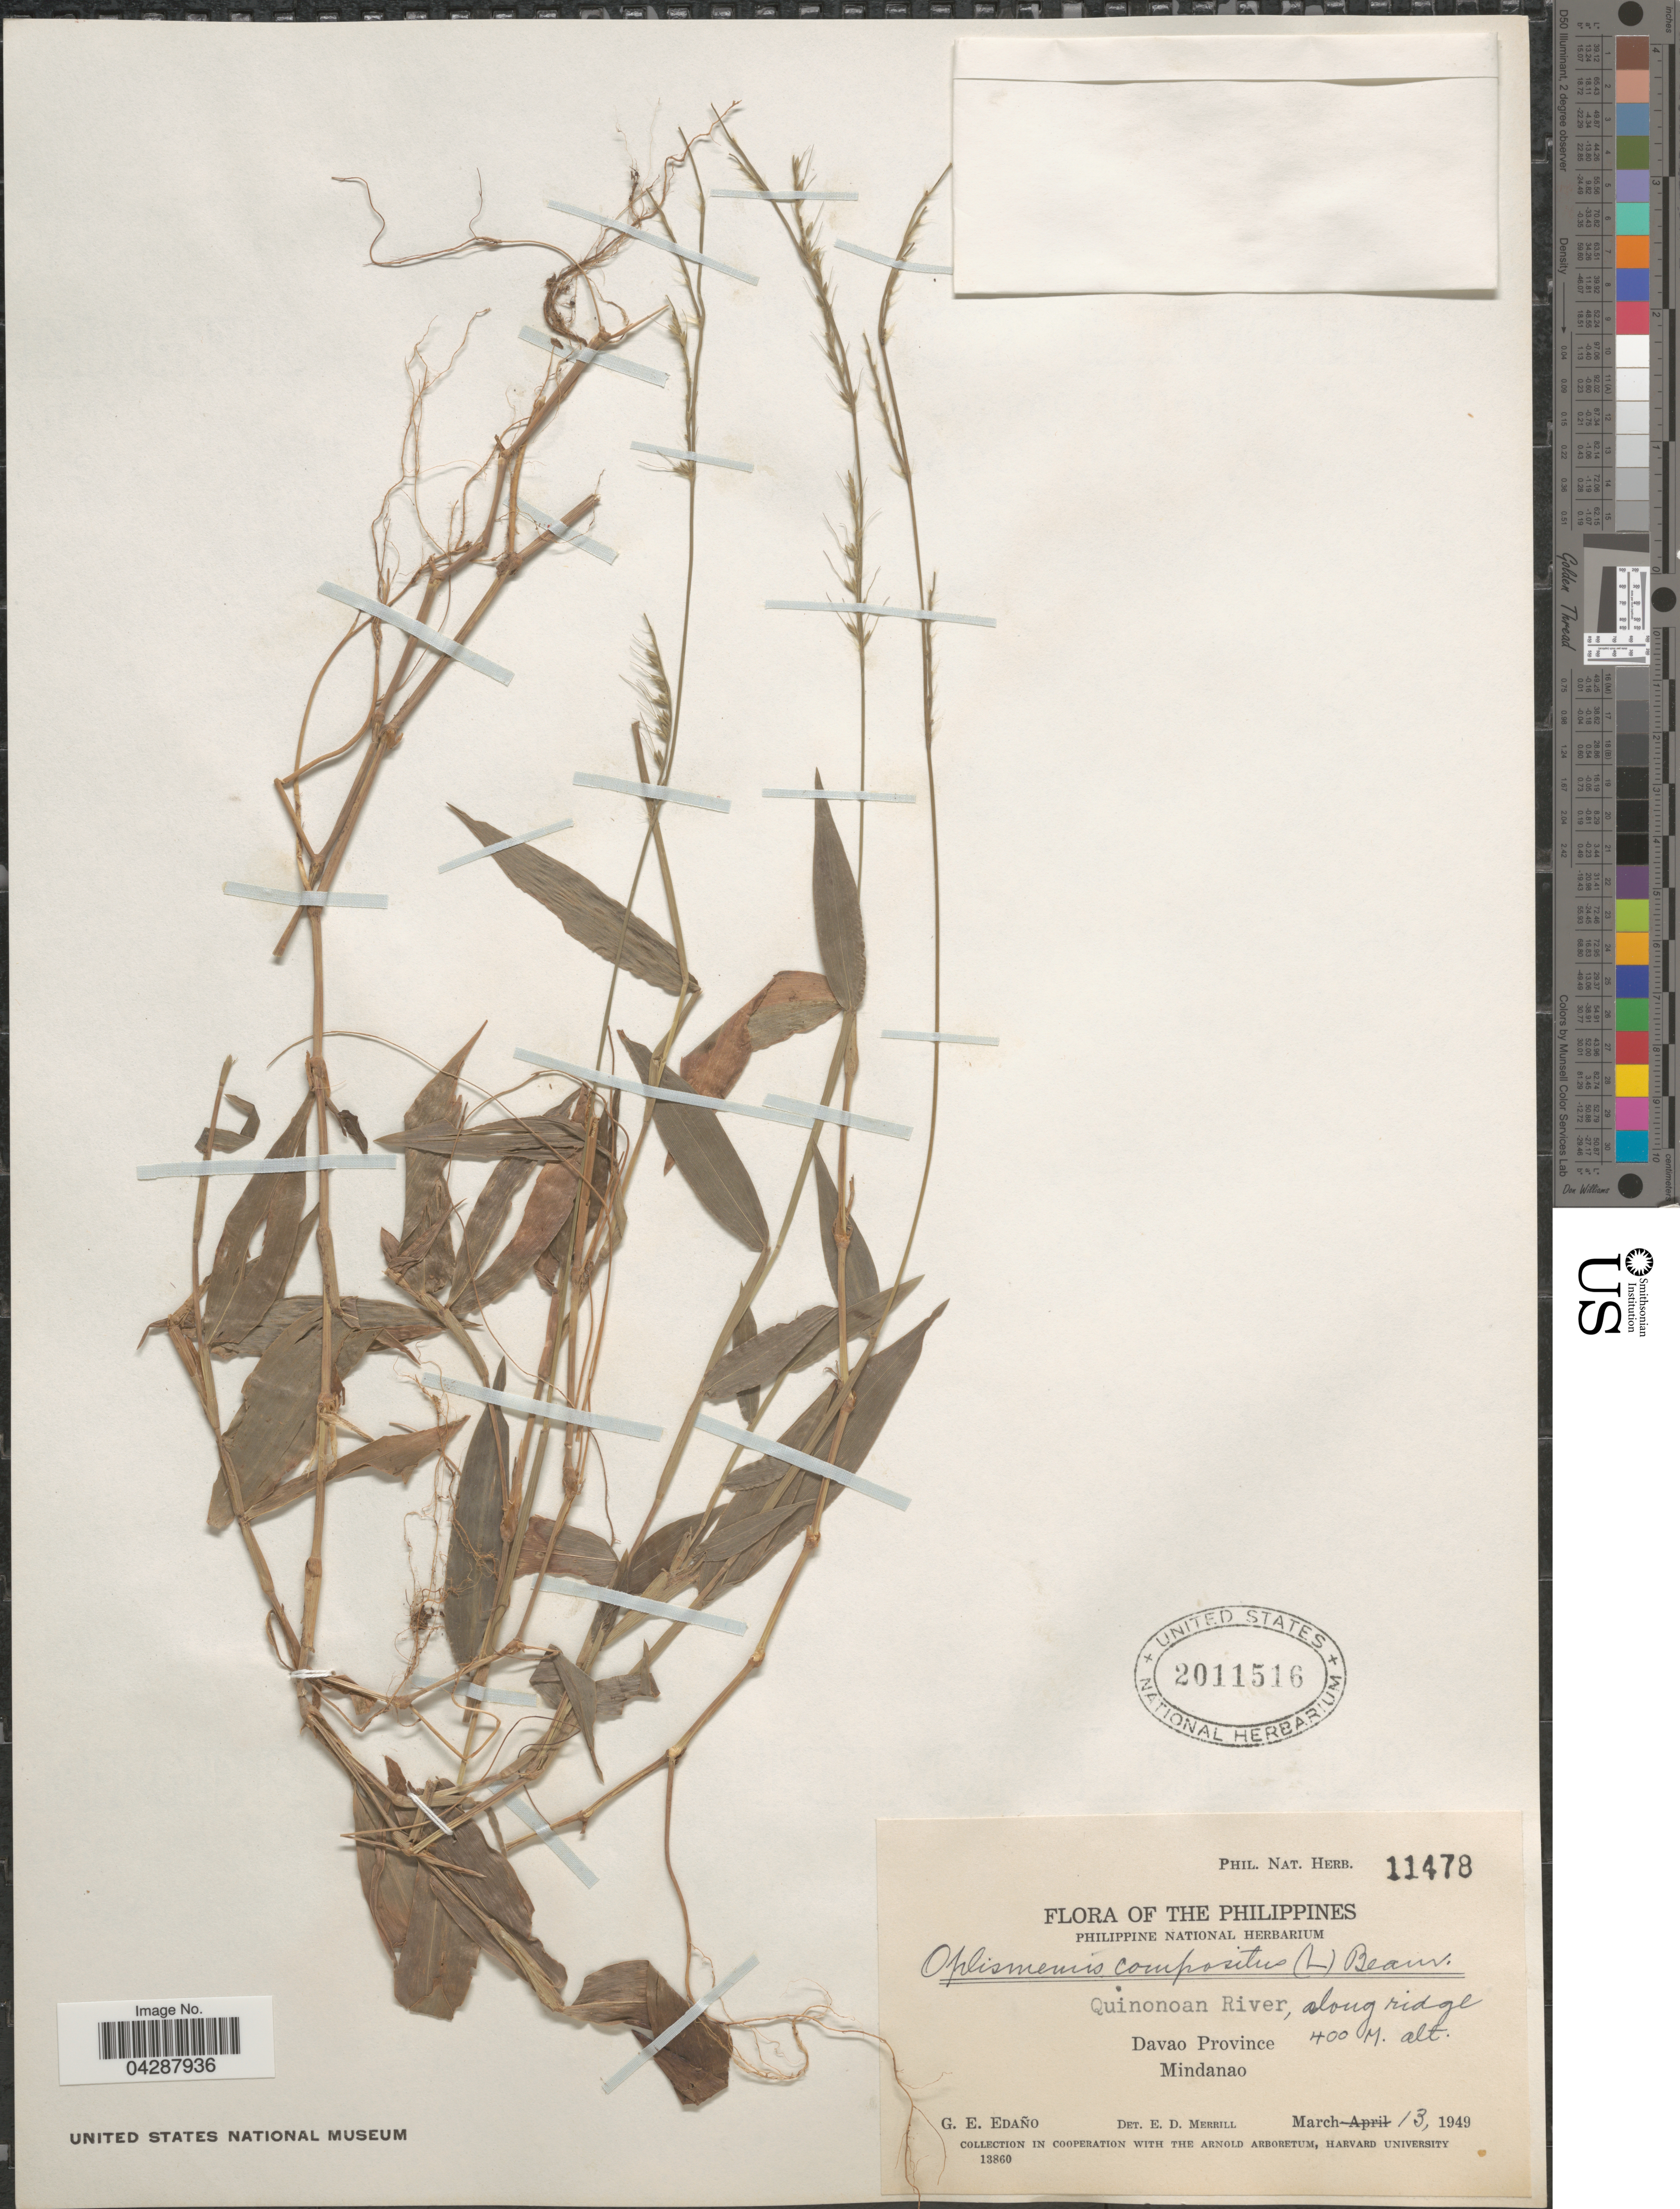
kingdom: Plantae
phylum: Tracheophyta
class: Liliopsida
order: Poales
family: Poaceae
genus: Oplismenus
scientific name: Oplismenus compositus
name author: (L.) P. Beauv.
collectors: G. E. Edaño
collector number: Phil. Nat. Herb 11478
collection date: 1949-03-13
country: Philippines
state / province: Davao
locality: Quinonoan River, along ridge. Mindanao.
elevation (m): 400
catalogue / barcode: US 2011516